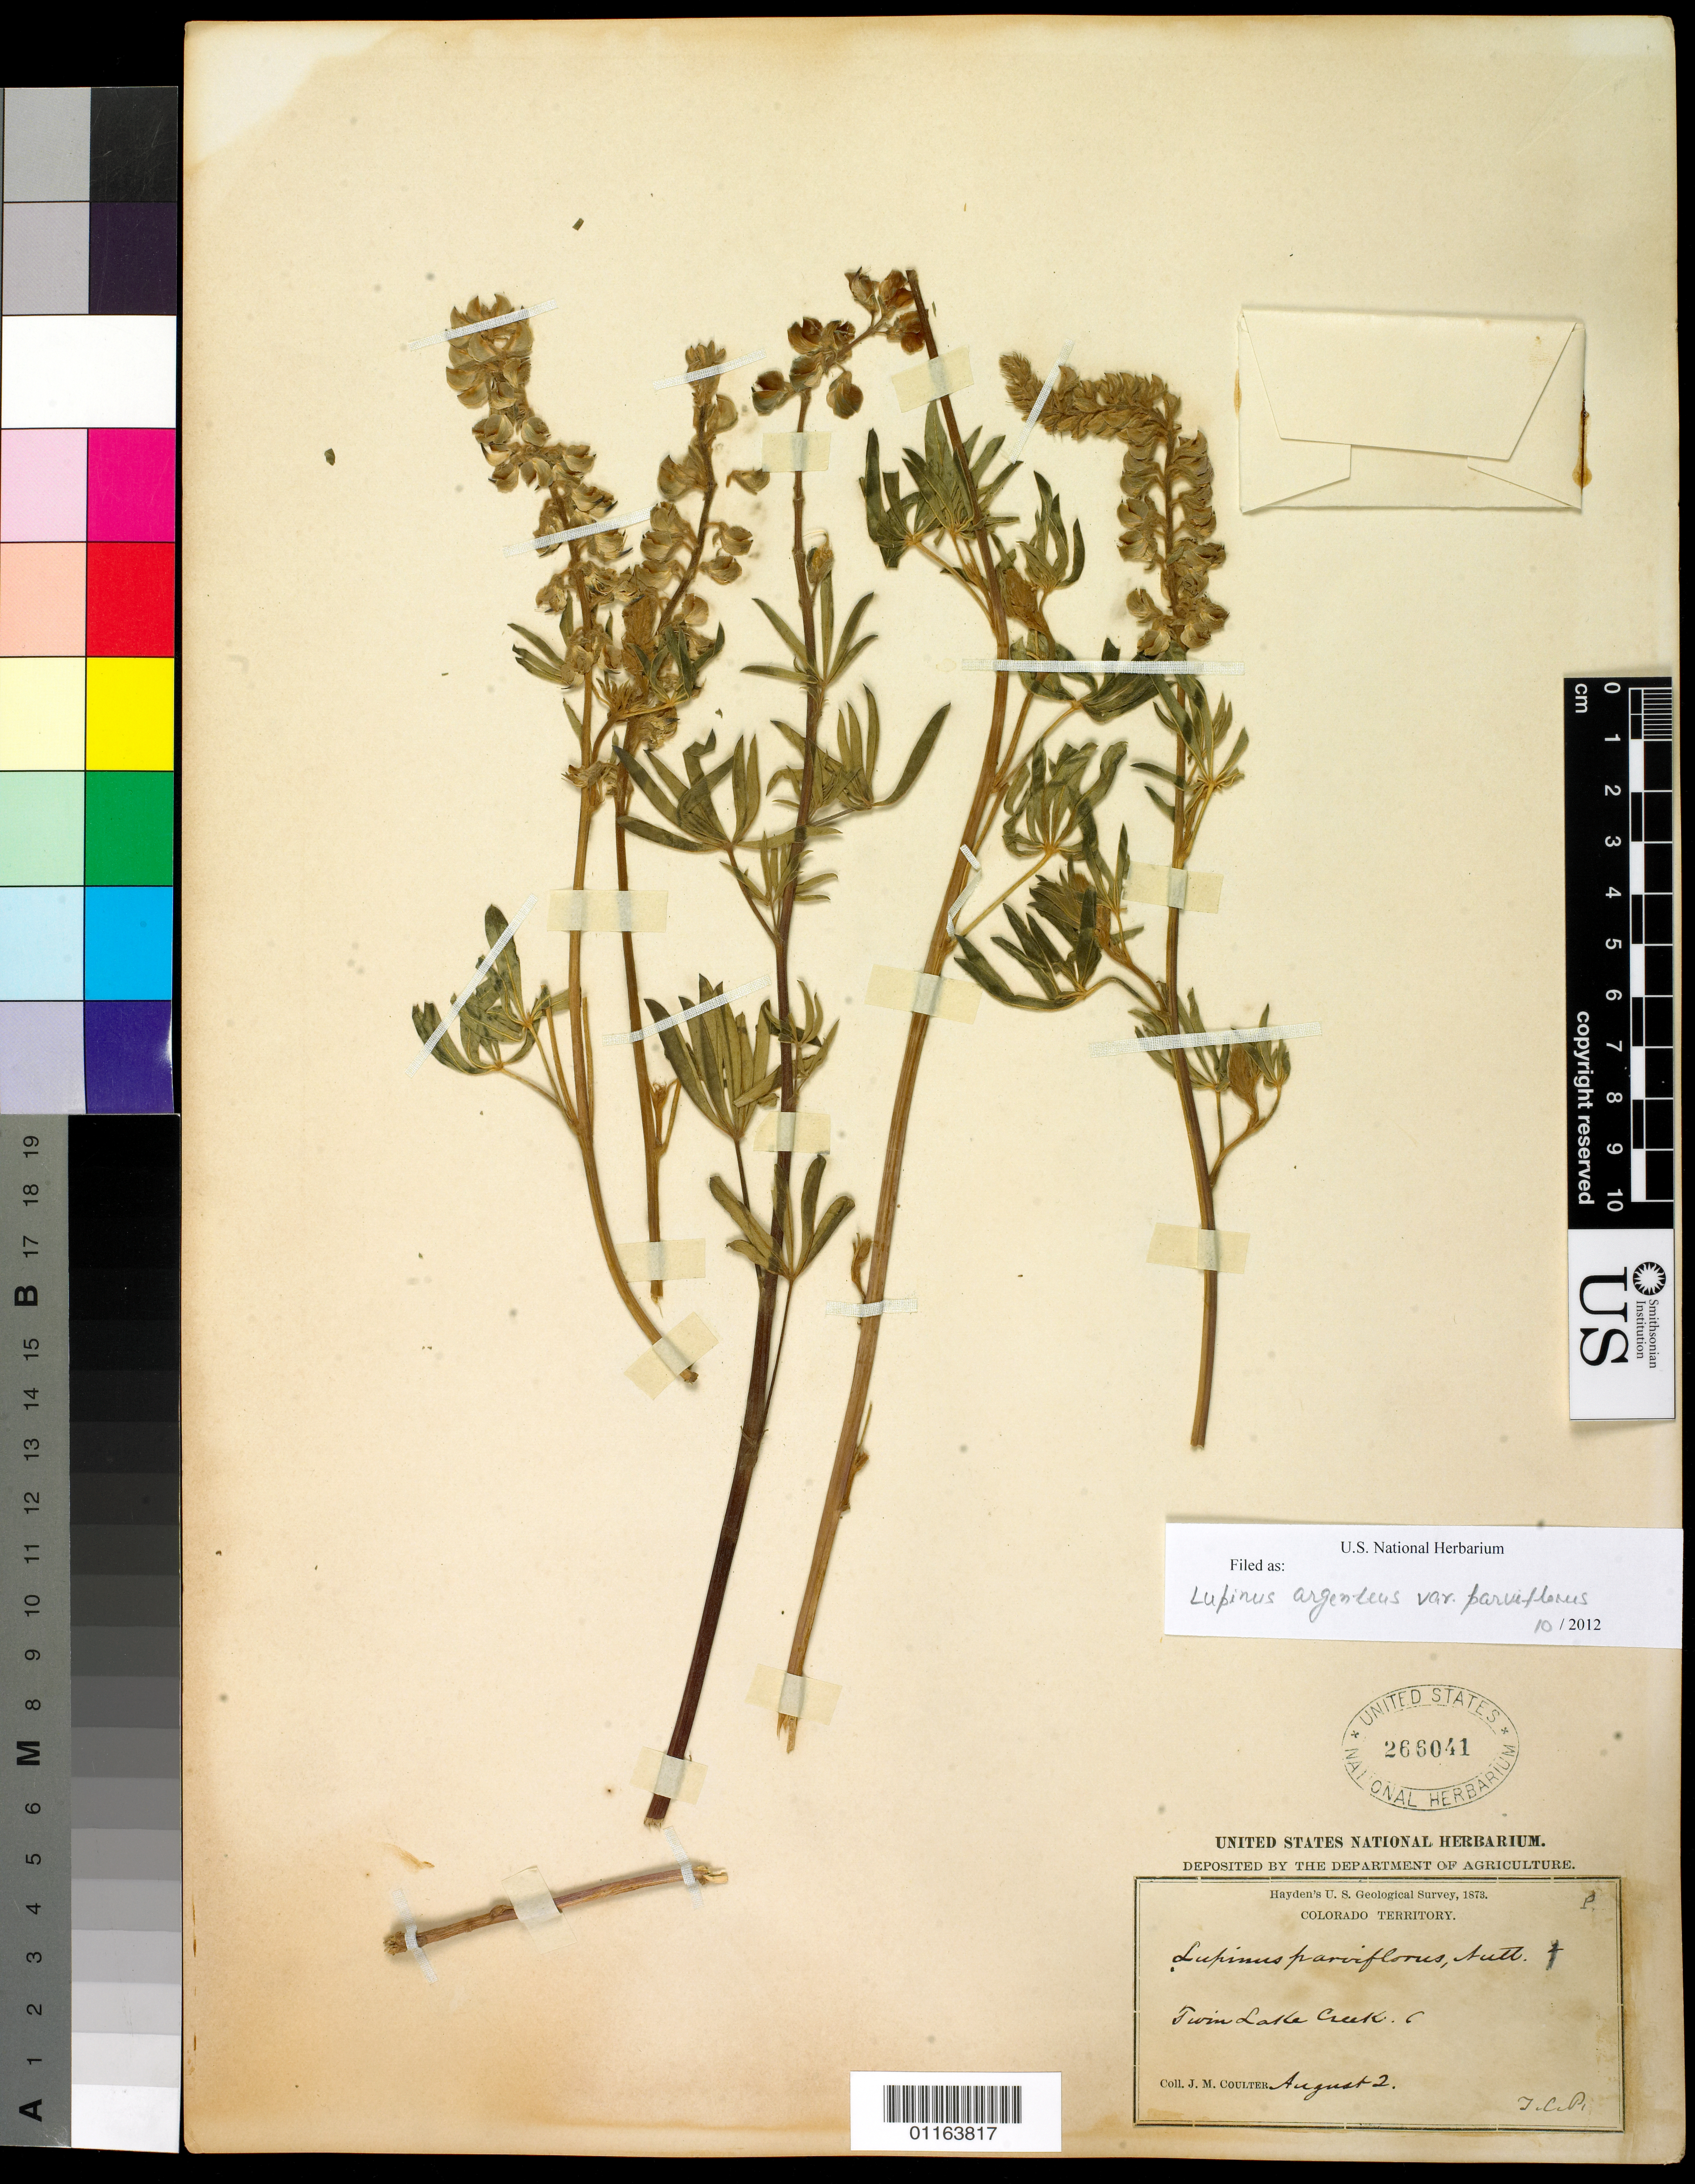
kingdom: Plantae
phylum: Tracheophyta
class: Magnoliopsida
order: Fabales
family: Fabaceae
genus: Lupinus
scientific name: Lupinus argenteus var. parviflorus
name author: (Nutt. ex Hook. & Arn.) C.L. Hitchc.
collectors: J. M. Coulter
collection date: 1873-08-02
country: United States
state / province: Colorado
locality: Twin lakes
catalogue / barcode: US 266041